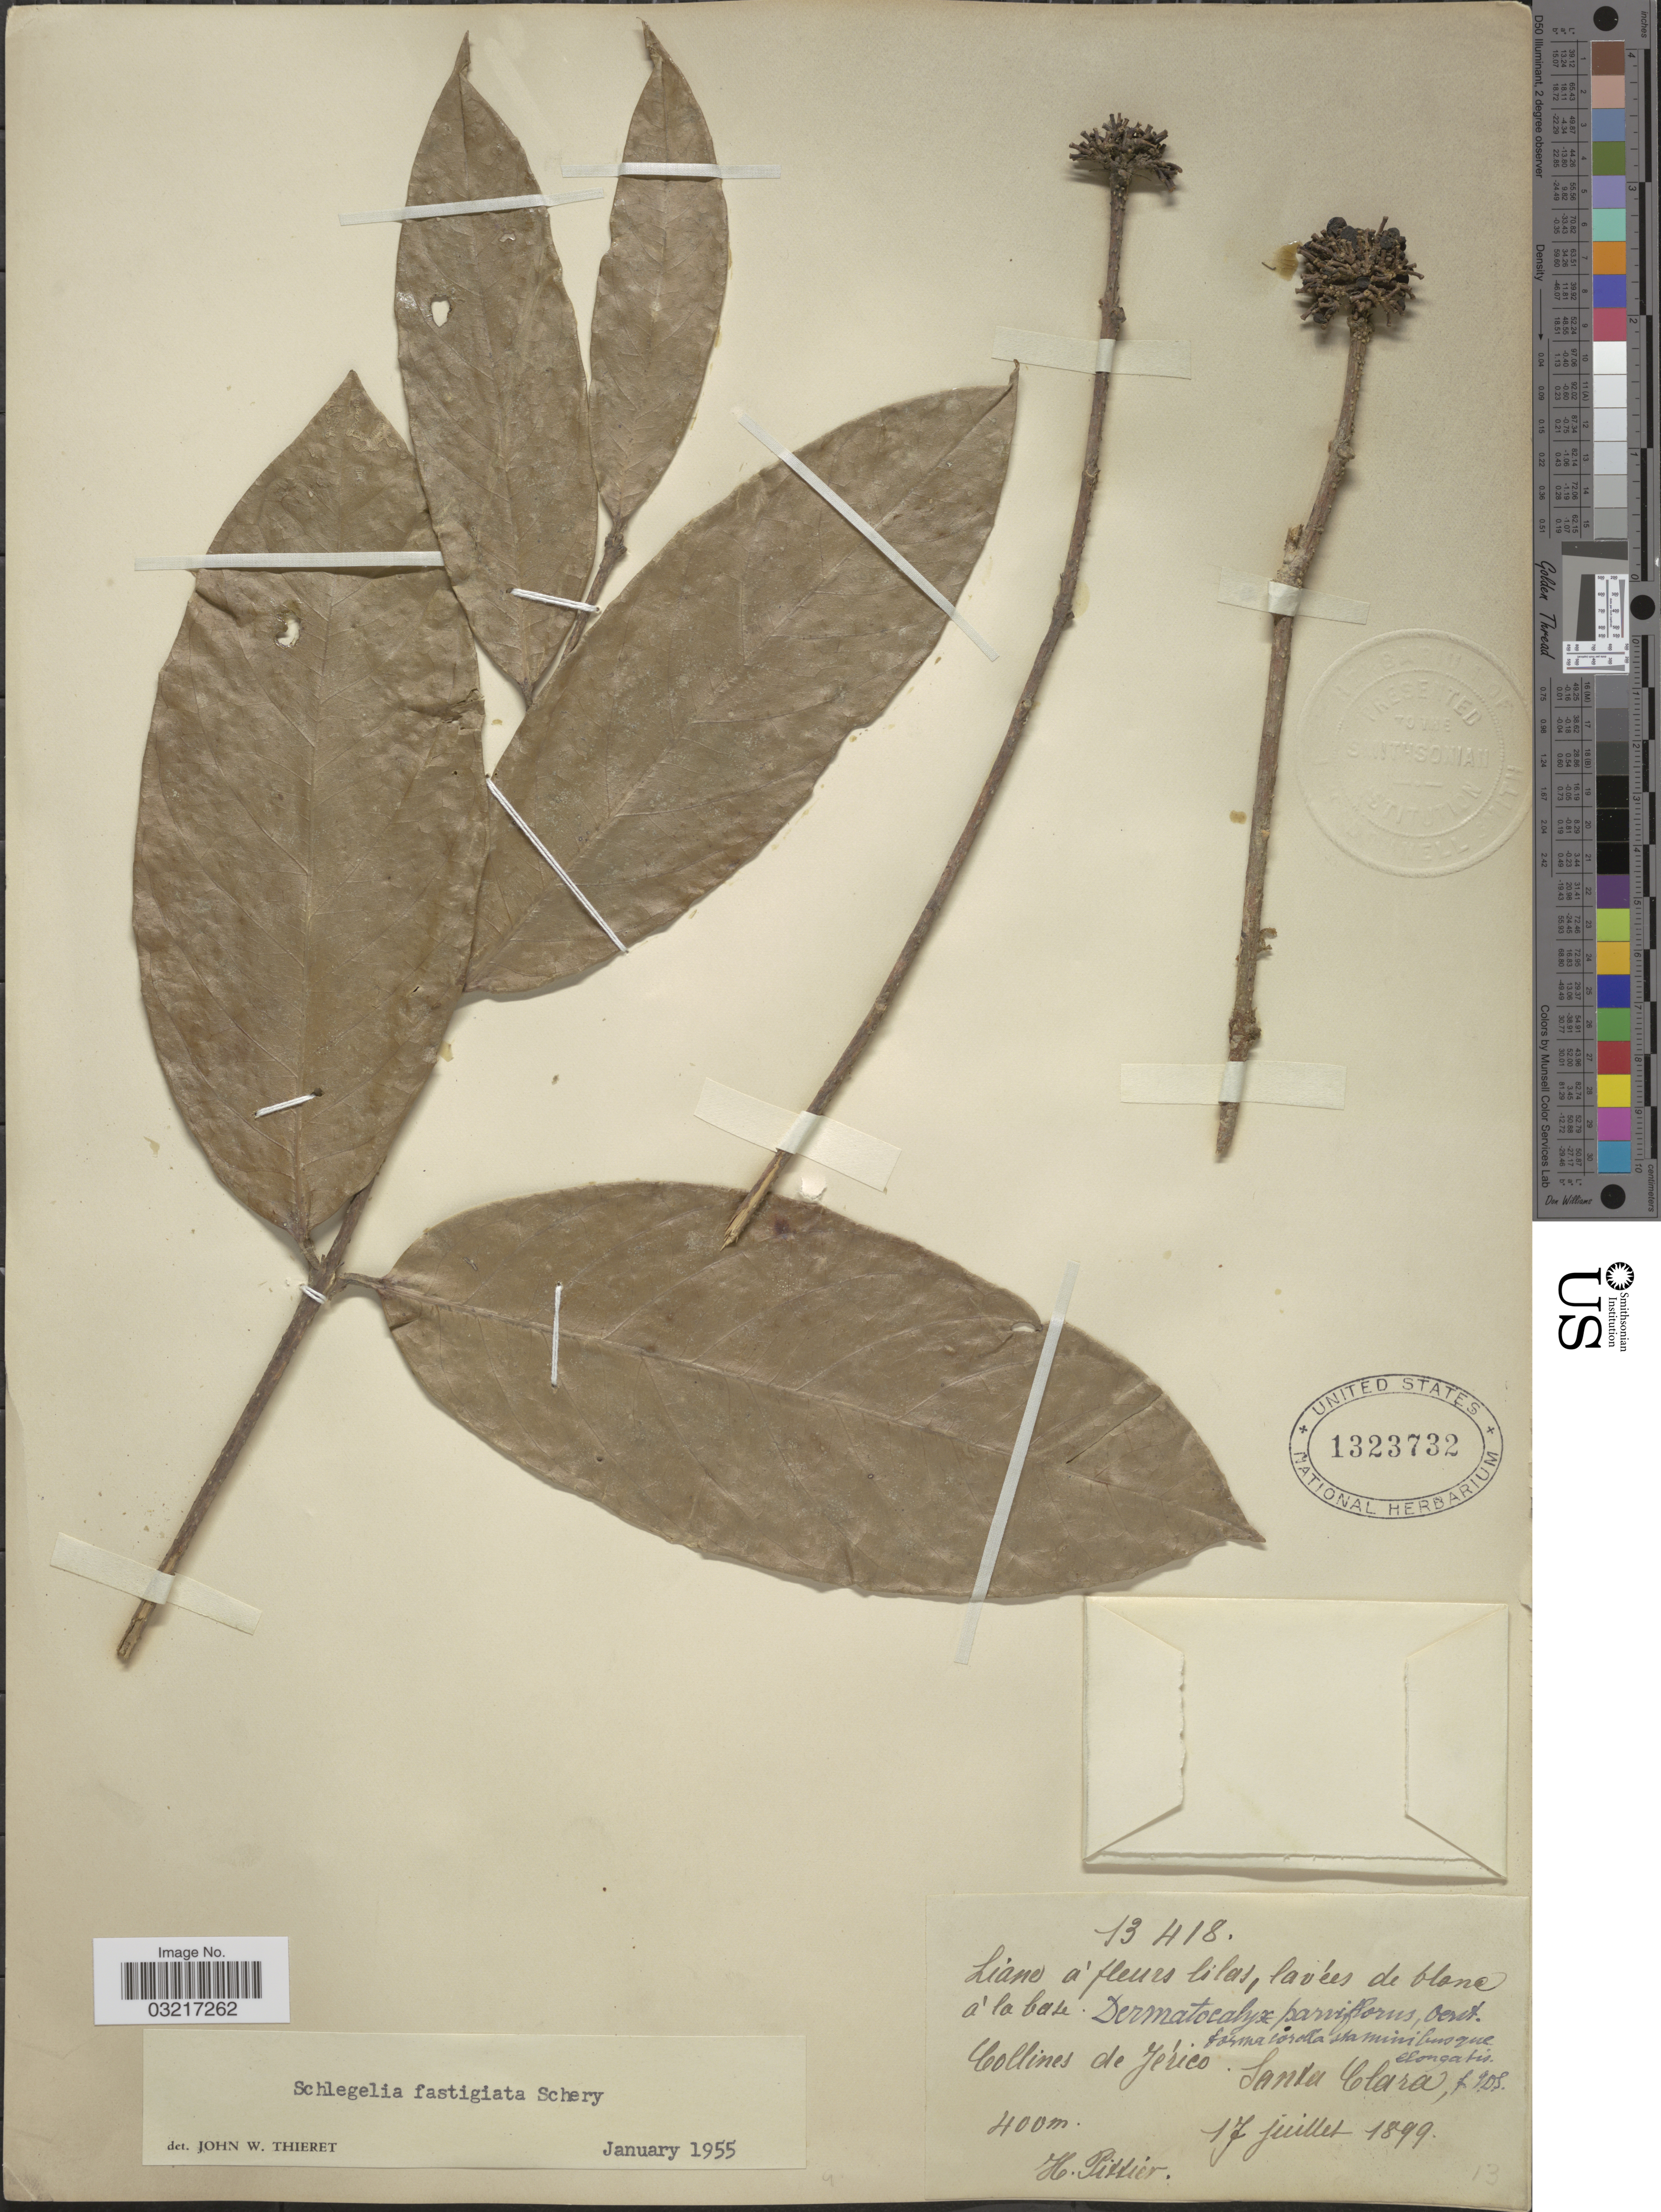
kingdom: Plantae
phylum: Tracheophyta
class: Magnoliopsida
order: Lamiales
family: Schlegeliaceae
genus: Schlegelia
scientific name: Schlegelia fastigiata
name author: Schery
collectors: H. F. Pittier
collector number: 13418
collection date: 1899-07-17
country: Costa Rica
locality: Collines de Jérico. Santa Clara.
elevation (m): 400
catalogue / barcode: US 1323732